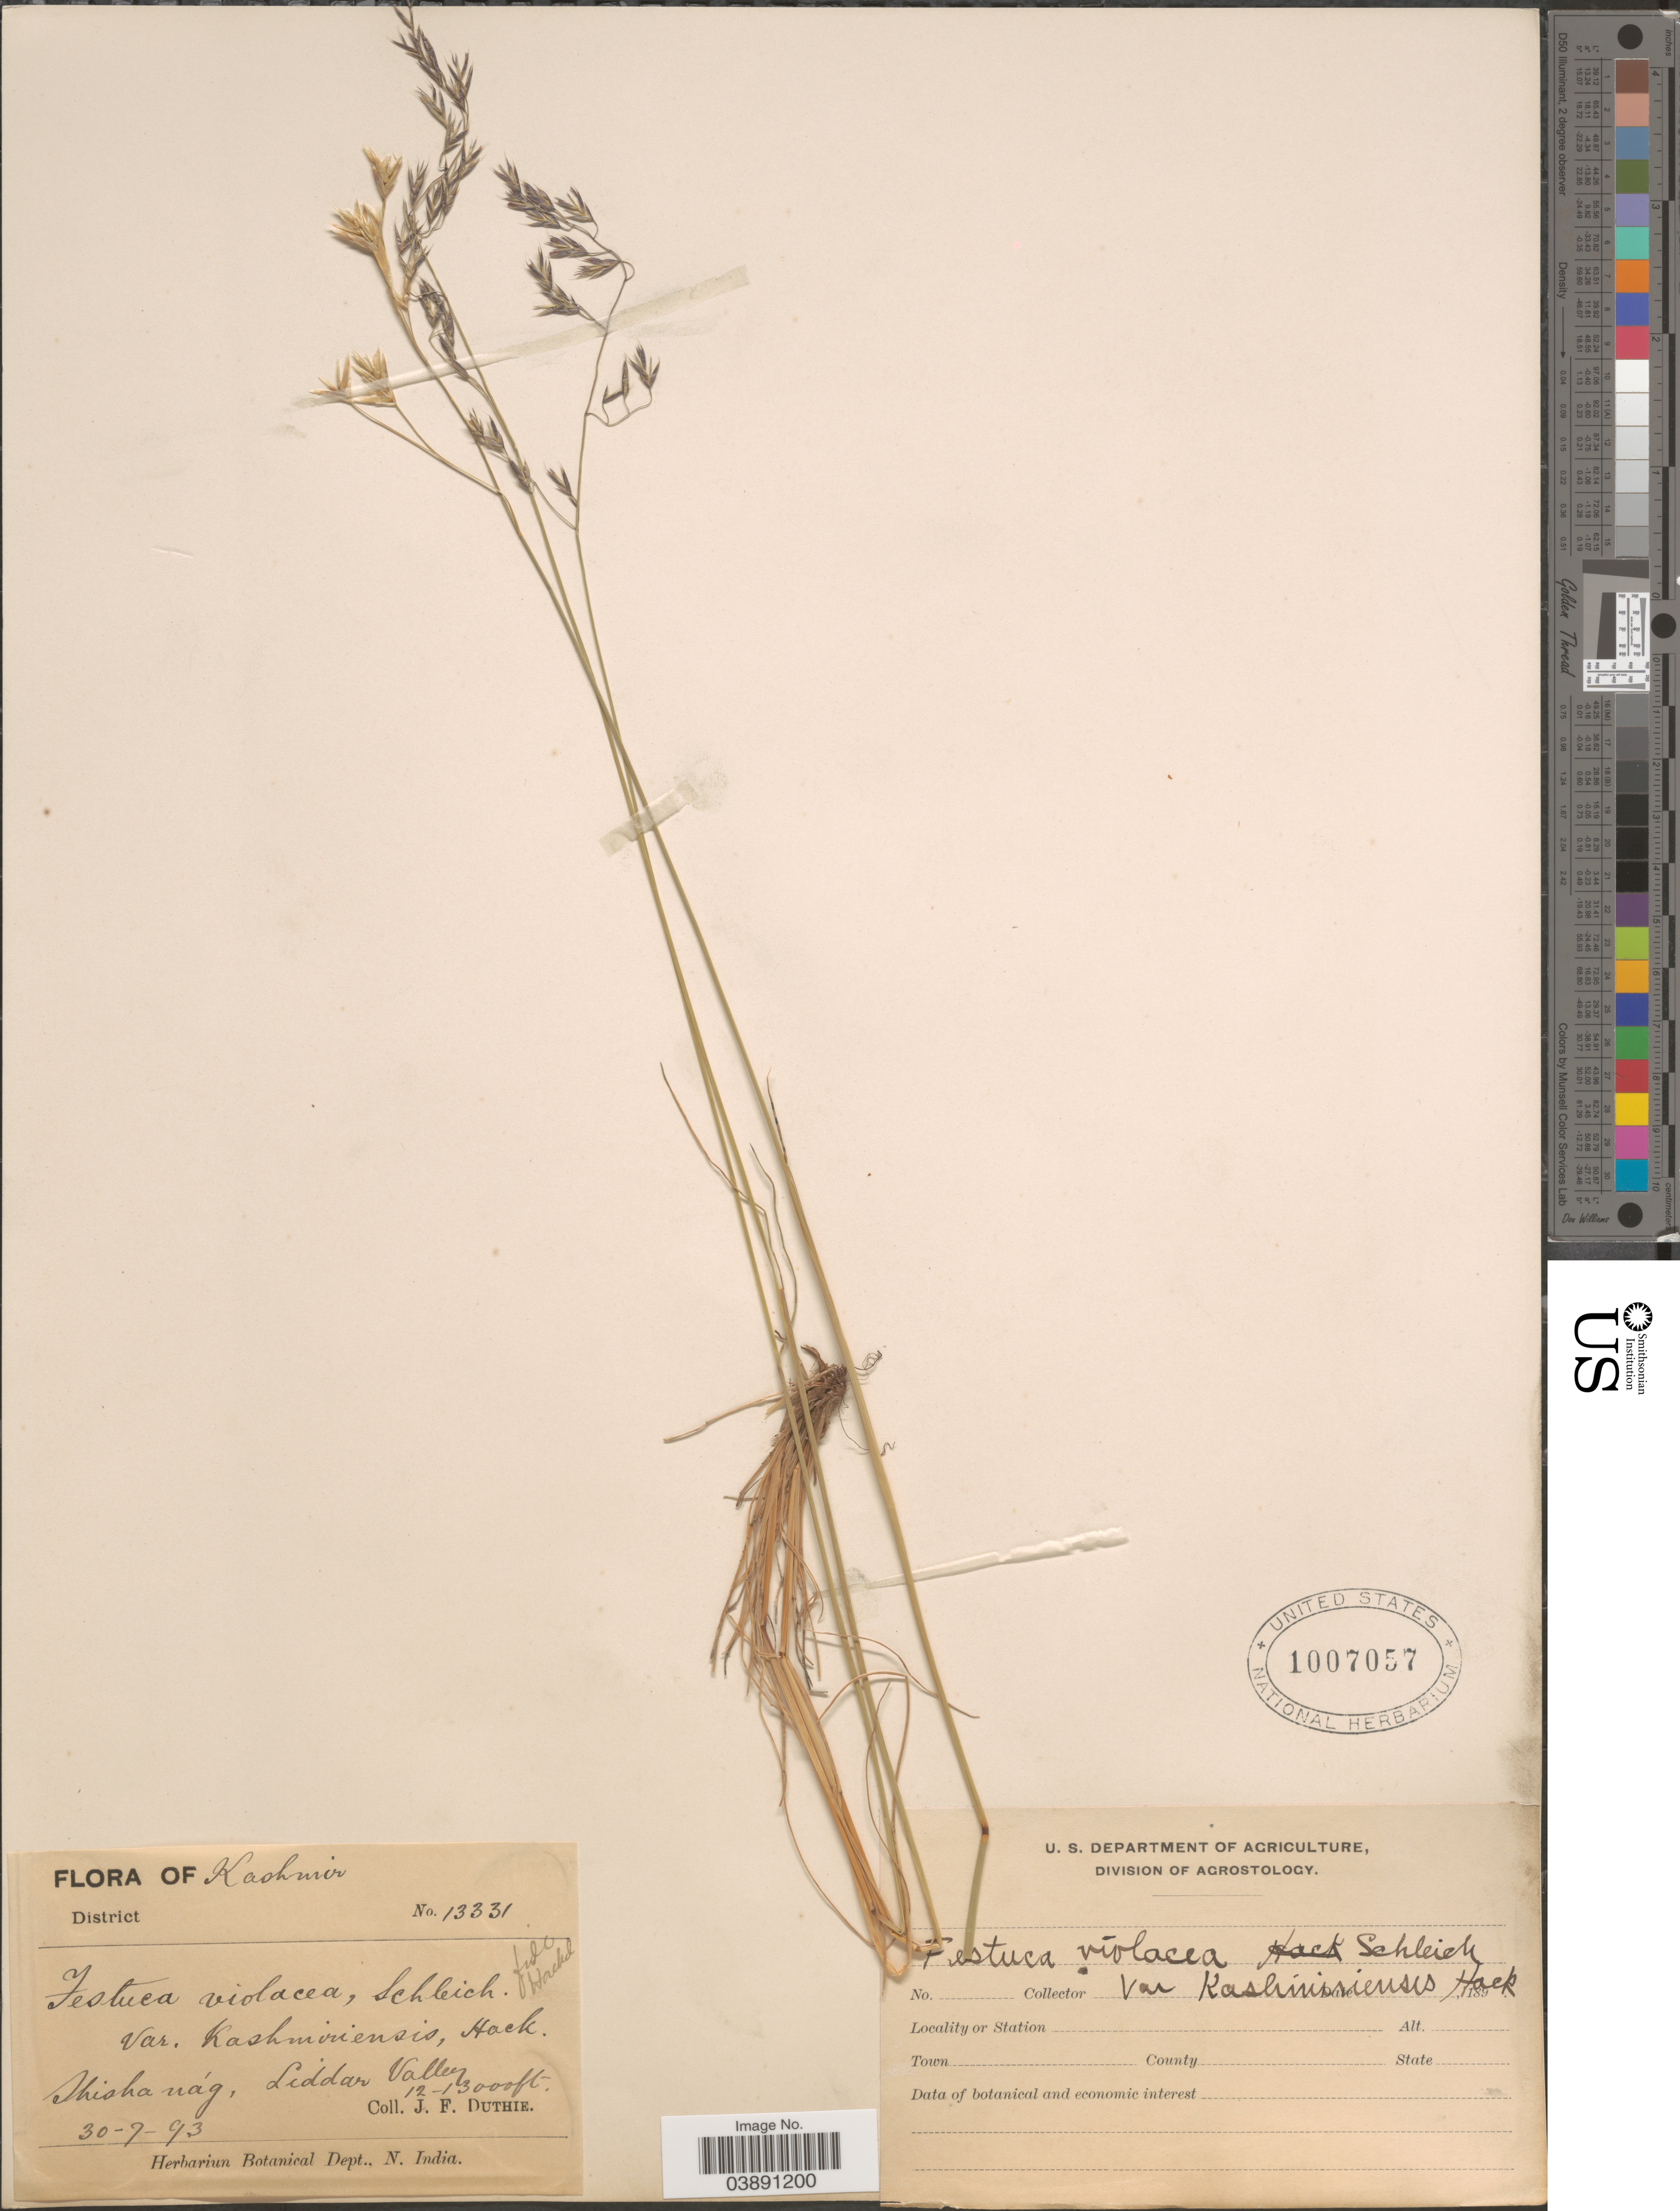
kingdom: Plantae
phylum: Tracheophyta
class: Liliopsida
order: Poales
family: Poaceae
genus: Festuca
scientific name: Festuca violacea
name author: Gaudin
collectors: J. F. Duthie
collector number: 13331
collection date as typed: Transcribed d/m/y: 30/7/93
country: India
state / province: Jammu and Kashmir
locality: Kashmir. Shishanág, Liddar Valley.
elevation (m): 3658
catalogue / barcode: US 1007057